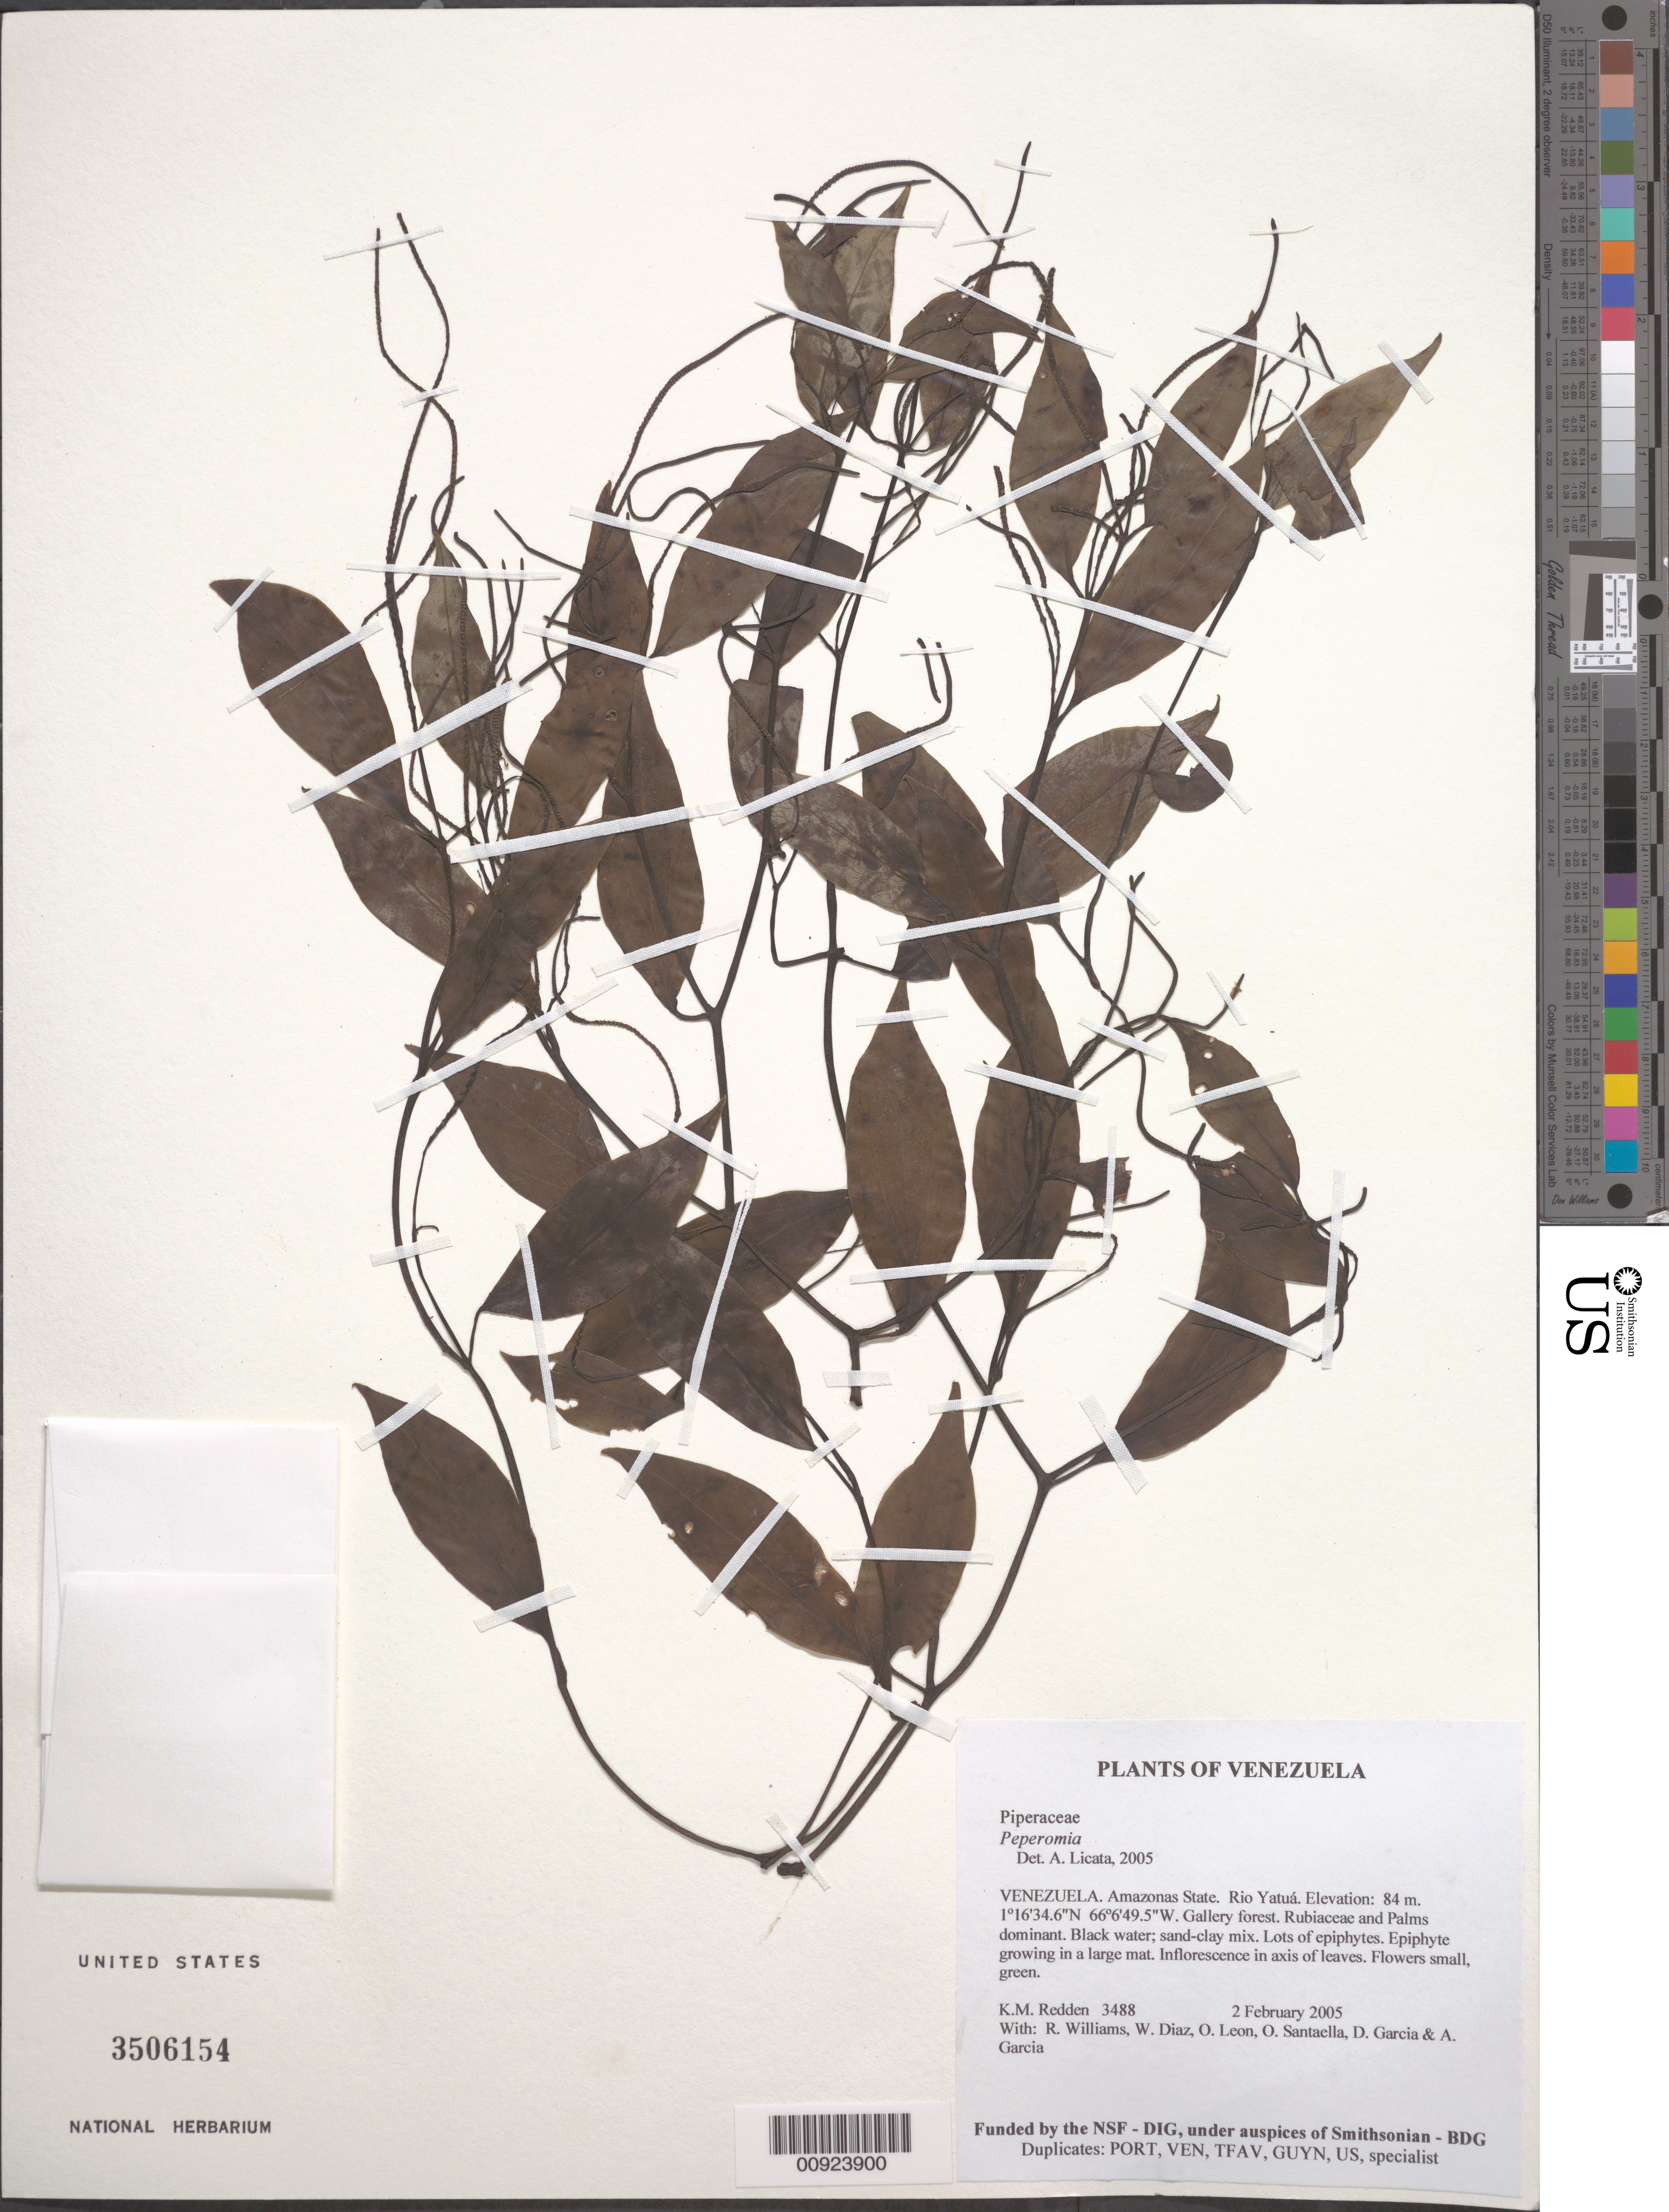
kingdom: Plantae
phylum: Tracheophyta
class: Magnoliopsida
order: Piperales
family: Piperaceae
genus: Peperomia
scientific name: Peperomia sp.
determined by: Licata, A., (PORT), Univ. Nac. Exp. de los Llanos Ezequiel Zamora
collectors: K. M. Redden, R. Williams, W. Díaz P., O. León, O. Santaella, D. Garcia & A. Garcia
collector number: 3488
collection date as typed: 2 February 2005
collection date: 2005-02-02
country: Venezuela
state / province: Amazonas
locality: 14 - Rio Yatuá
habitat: Gallery forest. Rubiaceae and palms dominant. Black water; sand-clay mix. Lots of epiphytes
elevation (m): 84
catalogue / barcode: US 3506154